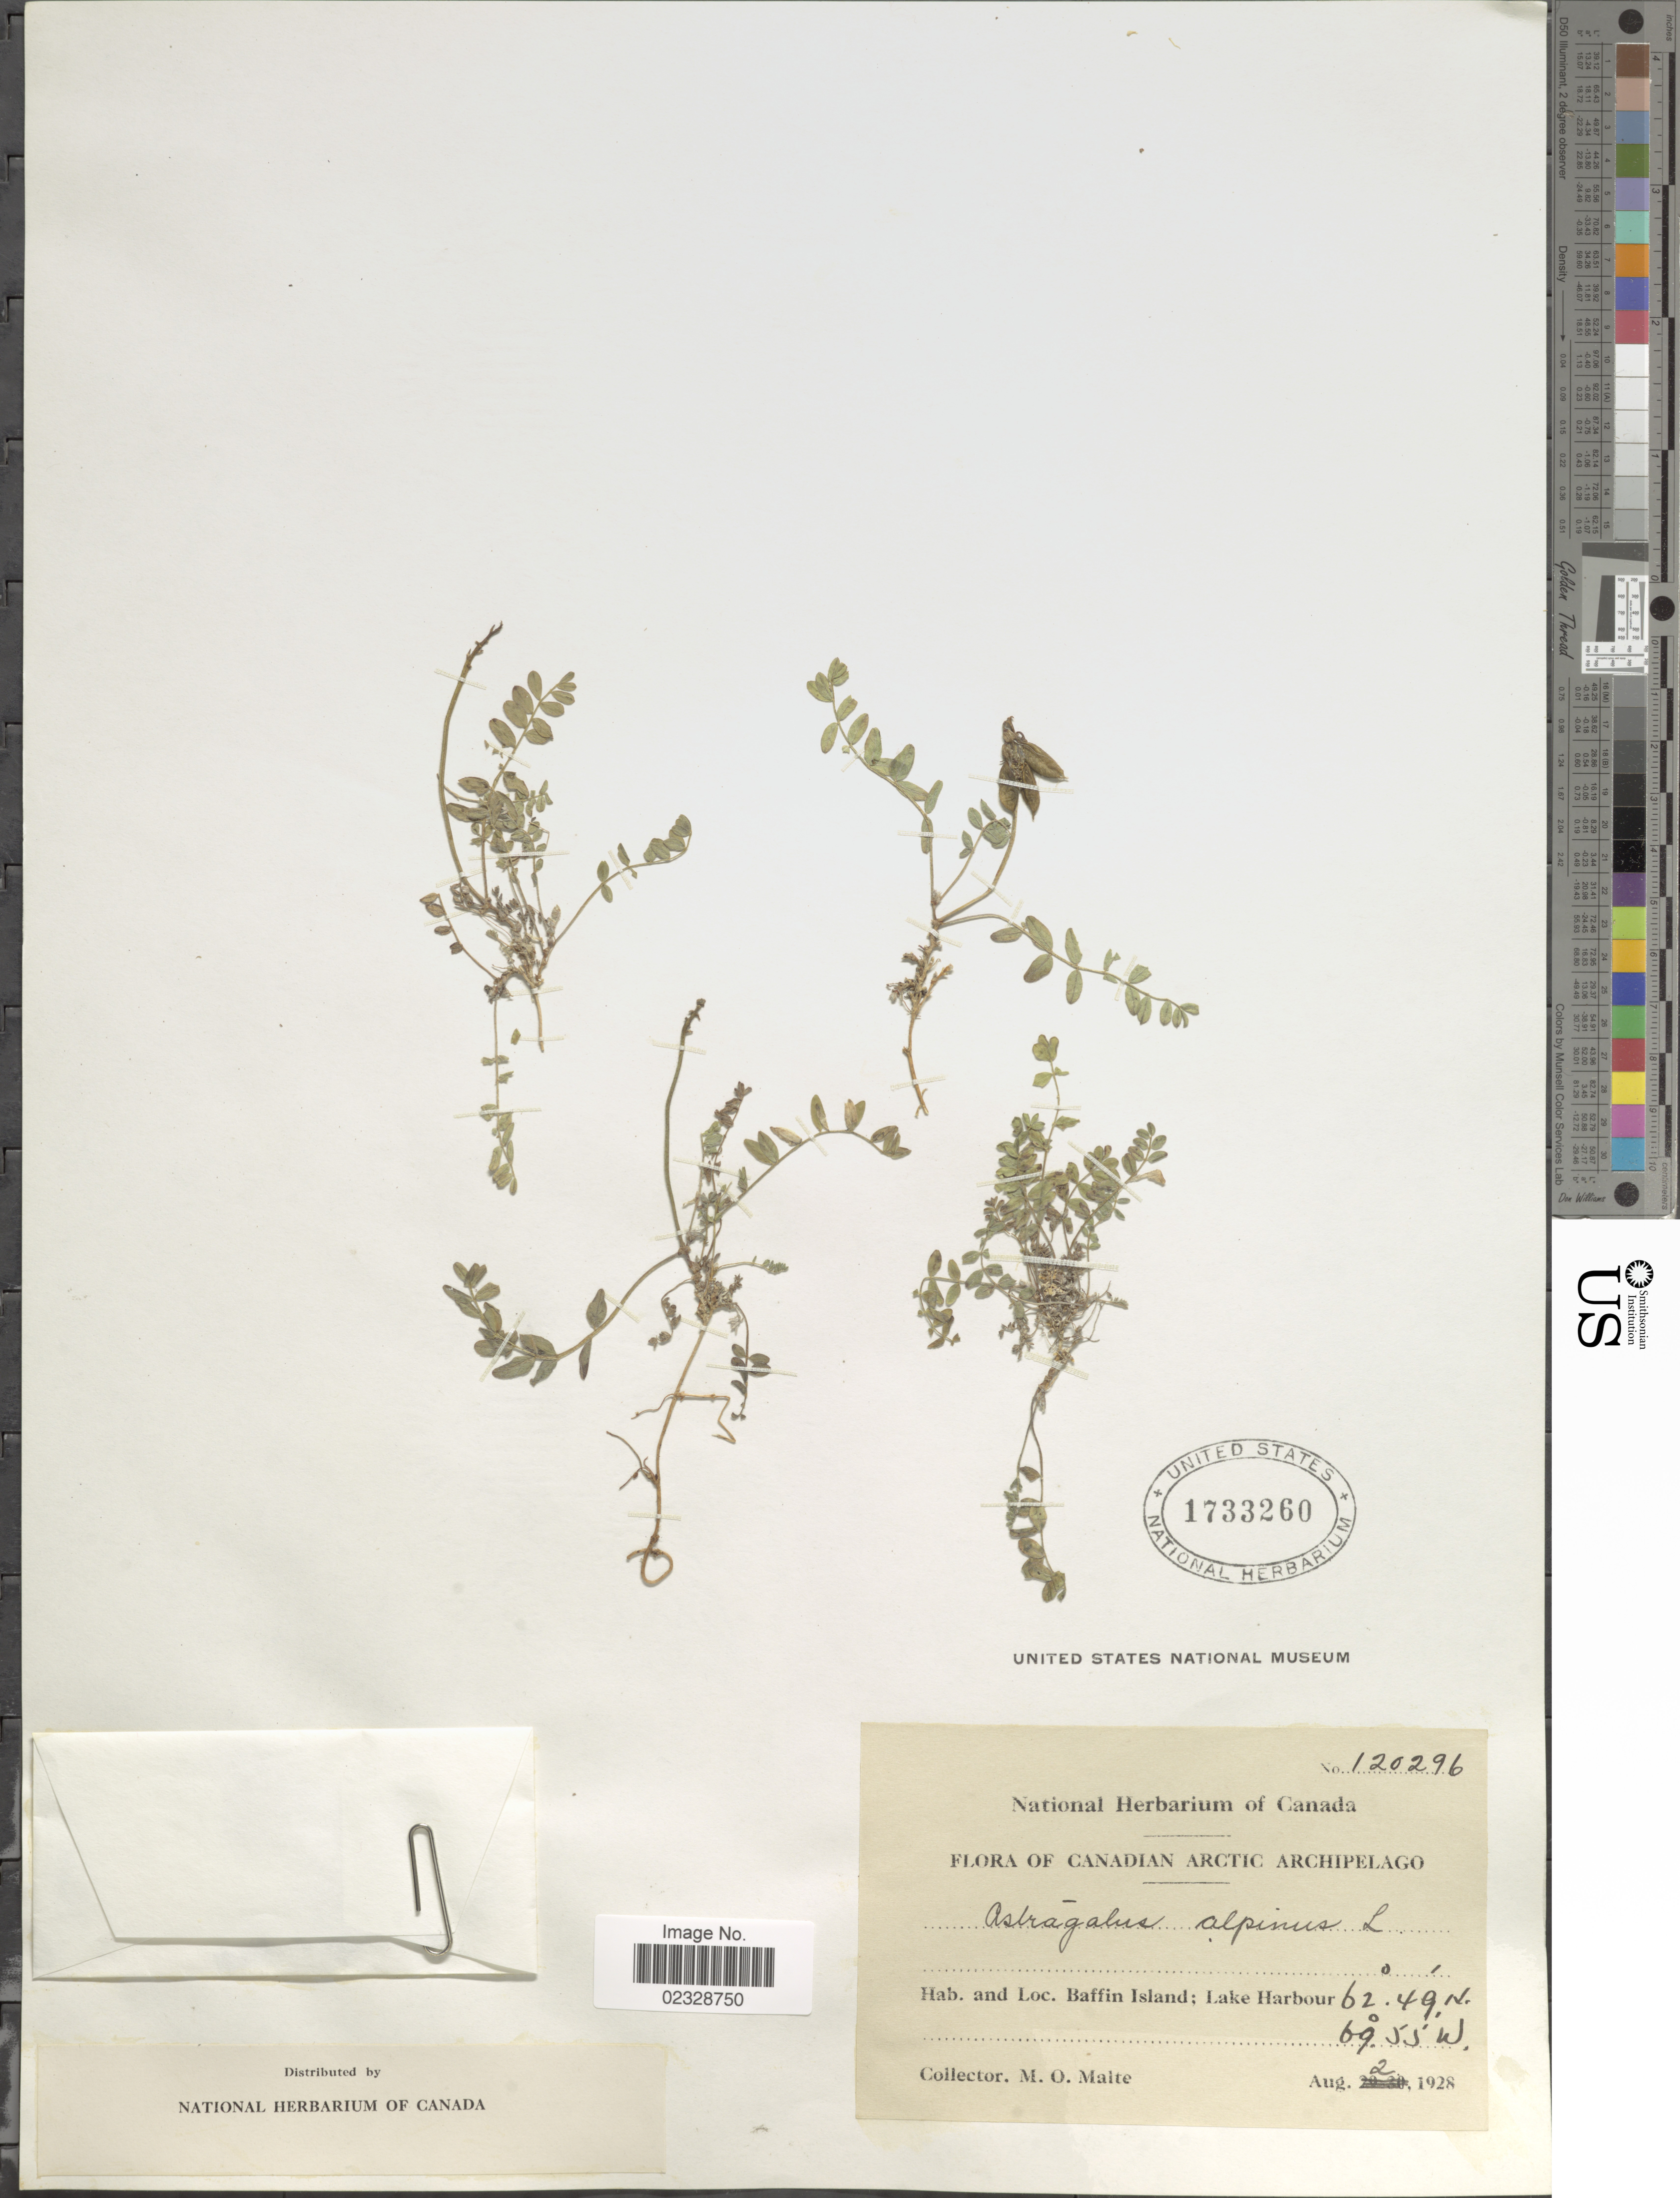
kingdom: Plantae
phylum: Tracheophyta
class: Magnoliopsida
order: Fabales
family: Fabaceae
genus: Astragalus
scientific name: Astragalus alpinus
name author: L.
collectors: M. O. Malte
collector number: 120296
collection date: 1928-08-02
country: Canada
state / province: Nunavut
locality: Canadian Arctic Archipelago, Baffin Island, Lake Harbour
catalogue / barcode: US 1733260